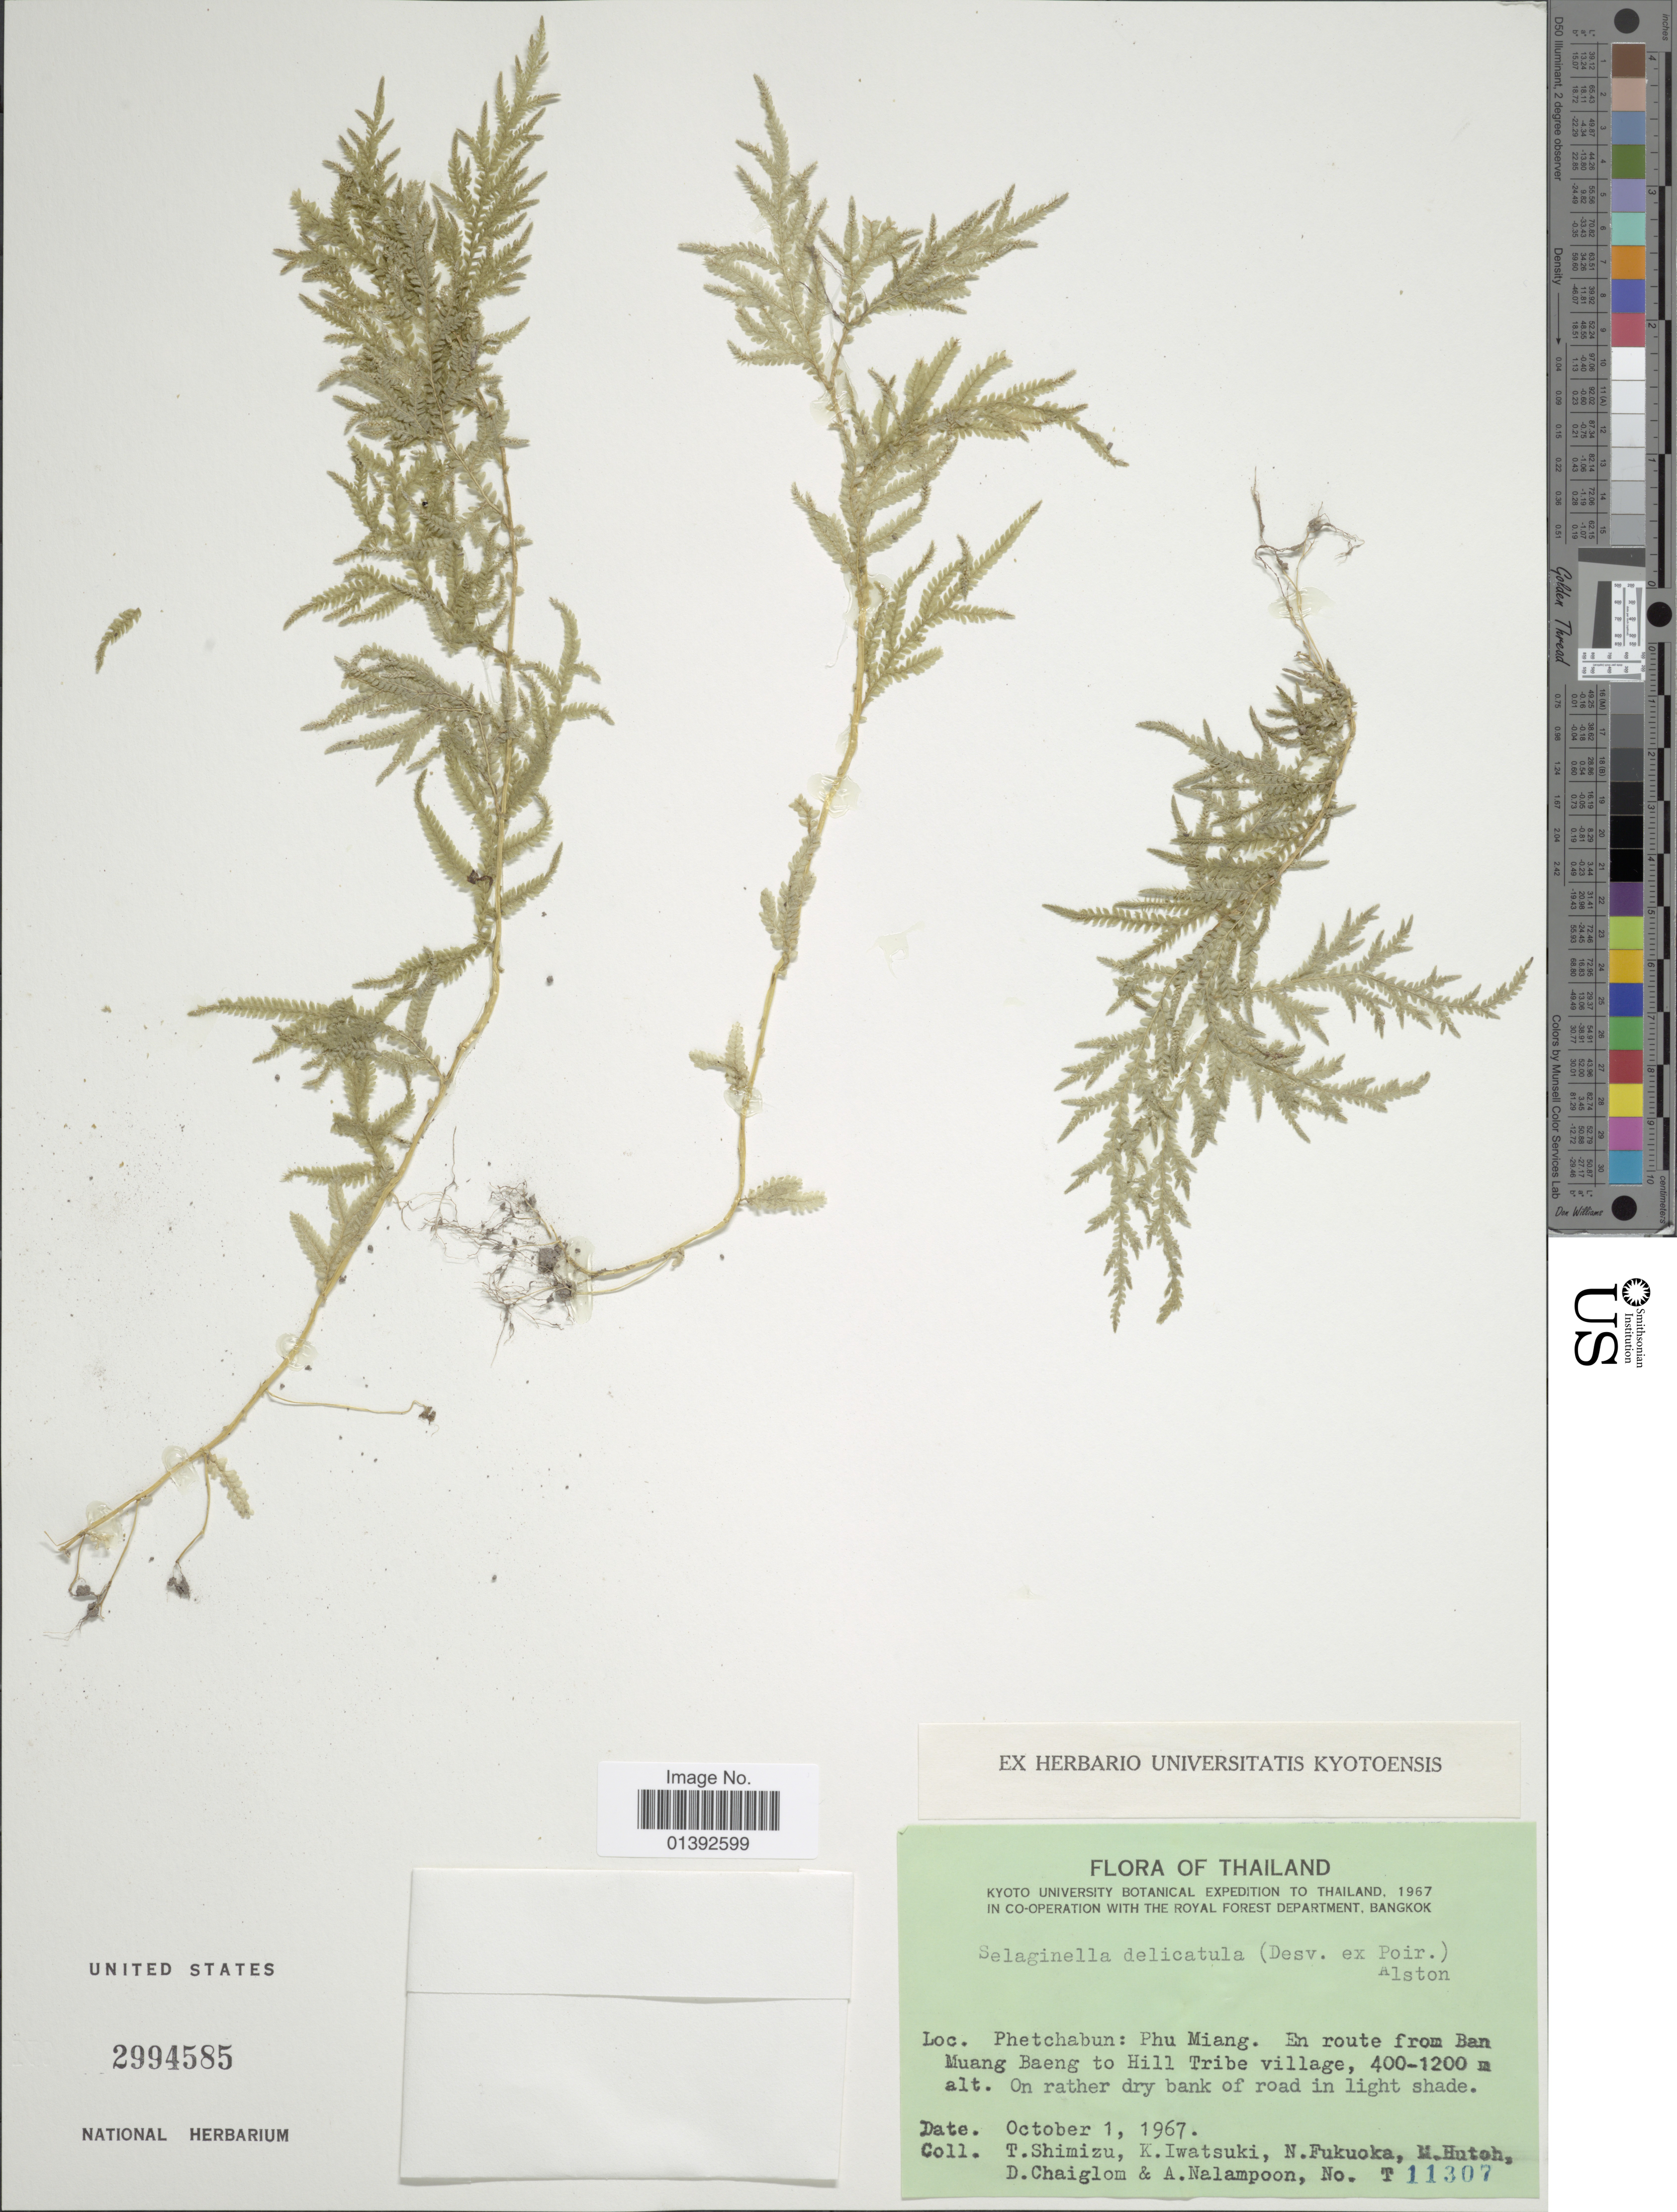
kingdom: Plantae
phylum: Tracheophyta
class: Lycopodiopsida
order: Selaginellales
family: Selaginellaceae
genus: Selaginella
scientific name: Selaginella delicatula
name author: (Desv.) Alston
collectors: T. Shimizu, K. Iwatsuki, N. Fukuoka, M. Hutoh & et al.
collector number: T 11307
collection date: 1967-10-01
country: Thailand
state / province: Phetchabun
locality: Phu Miang, en route from Ban Muang Baeng to Hill tribe village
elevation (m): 400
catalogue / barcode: US 2994585